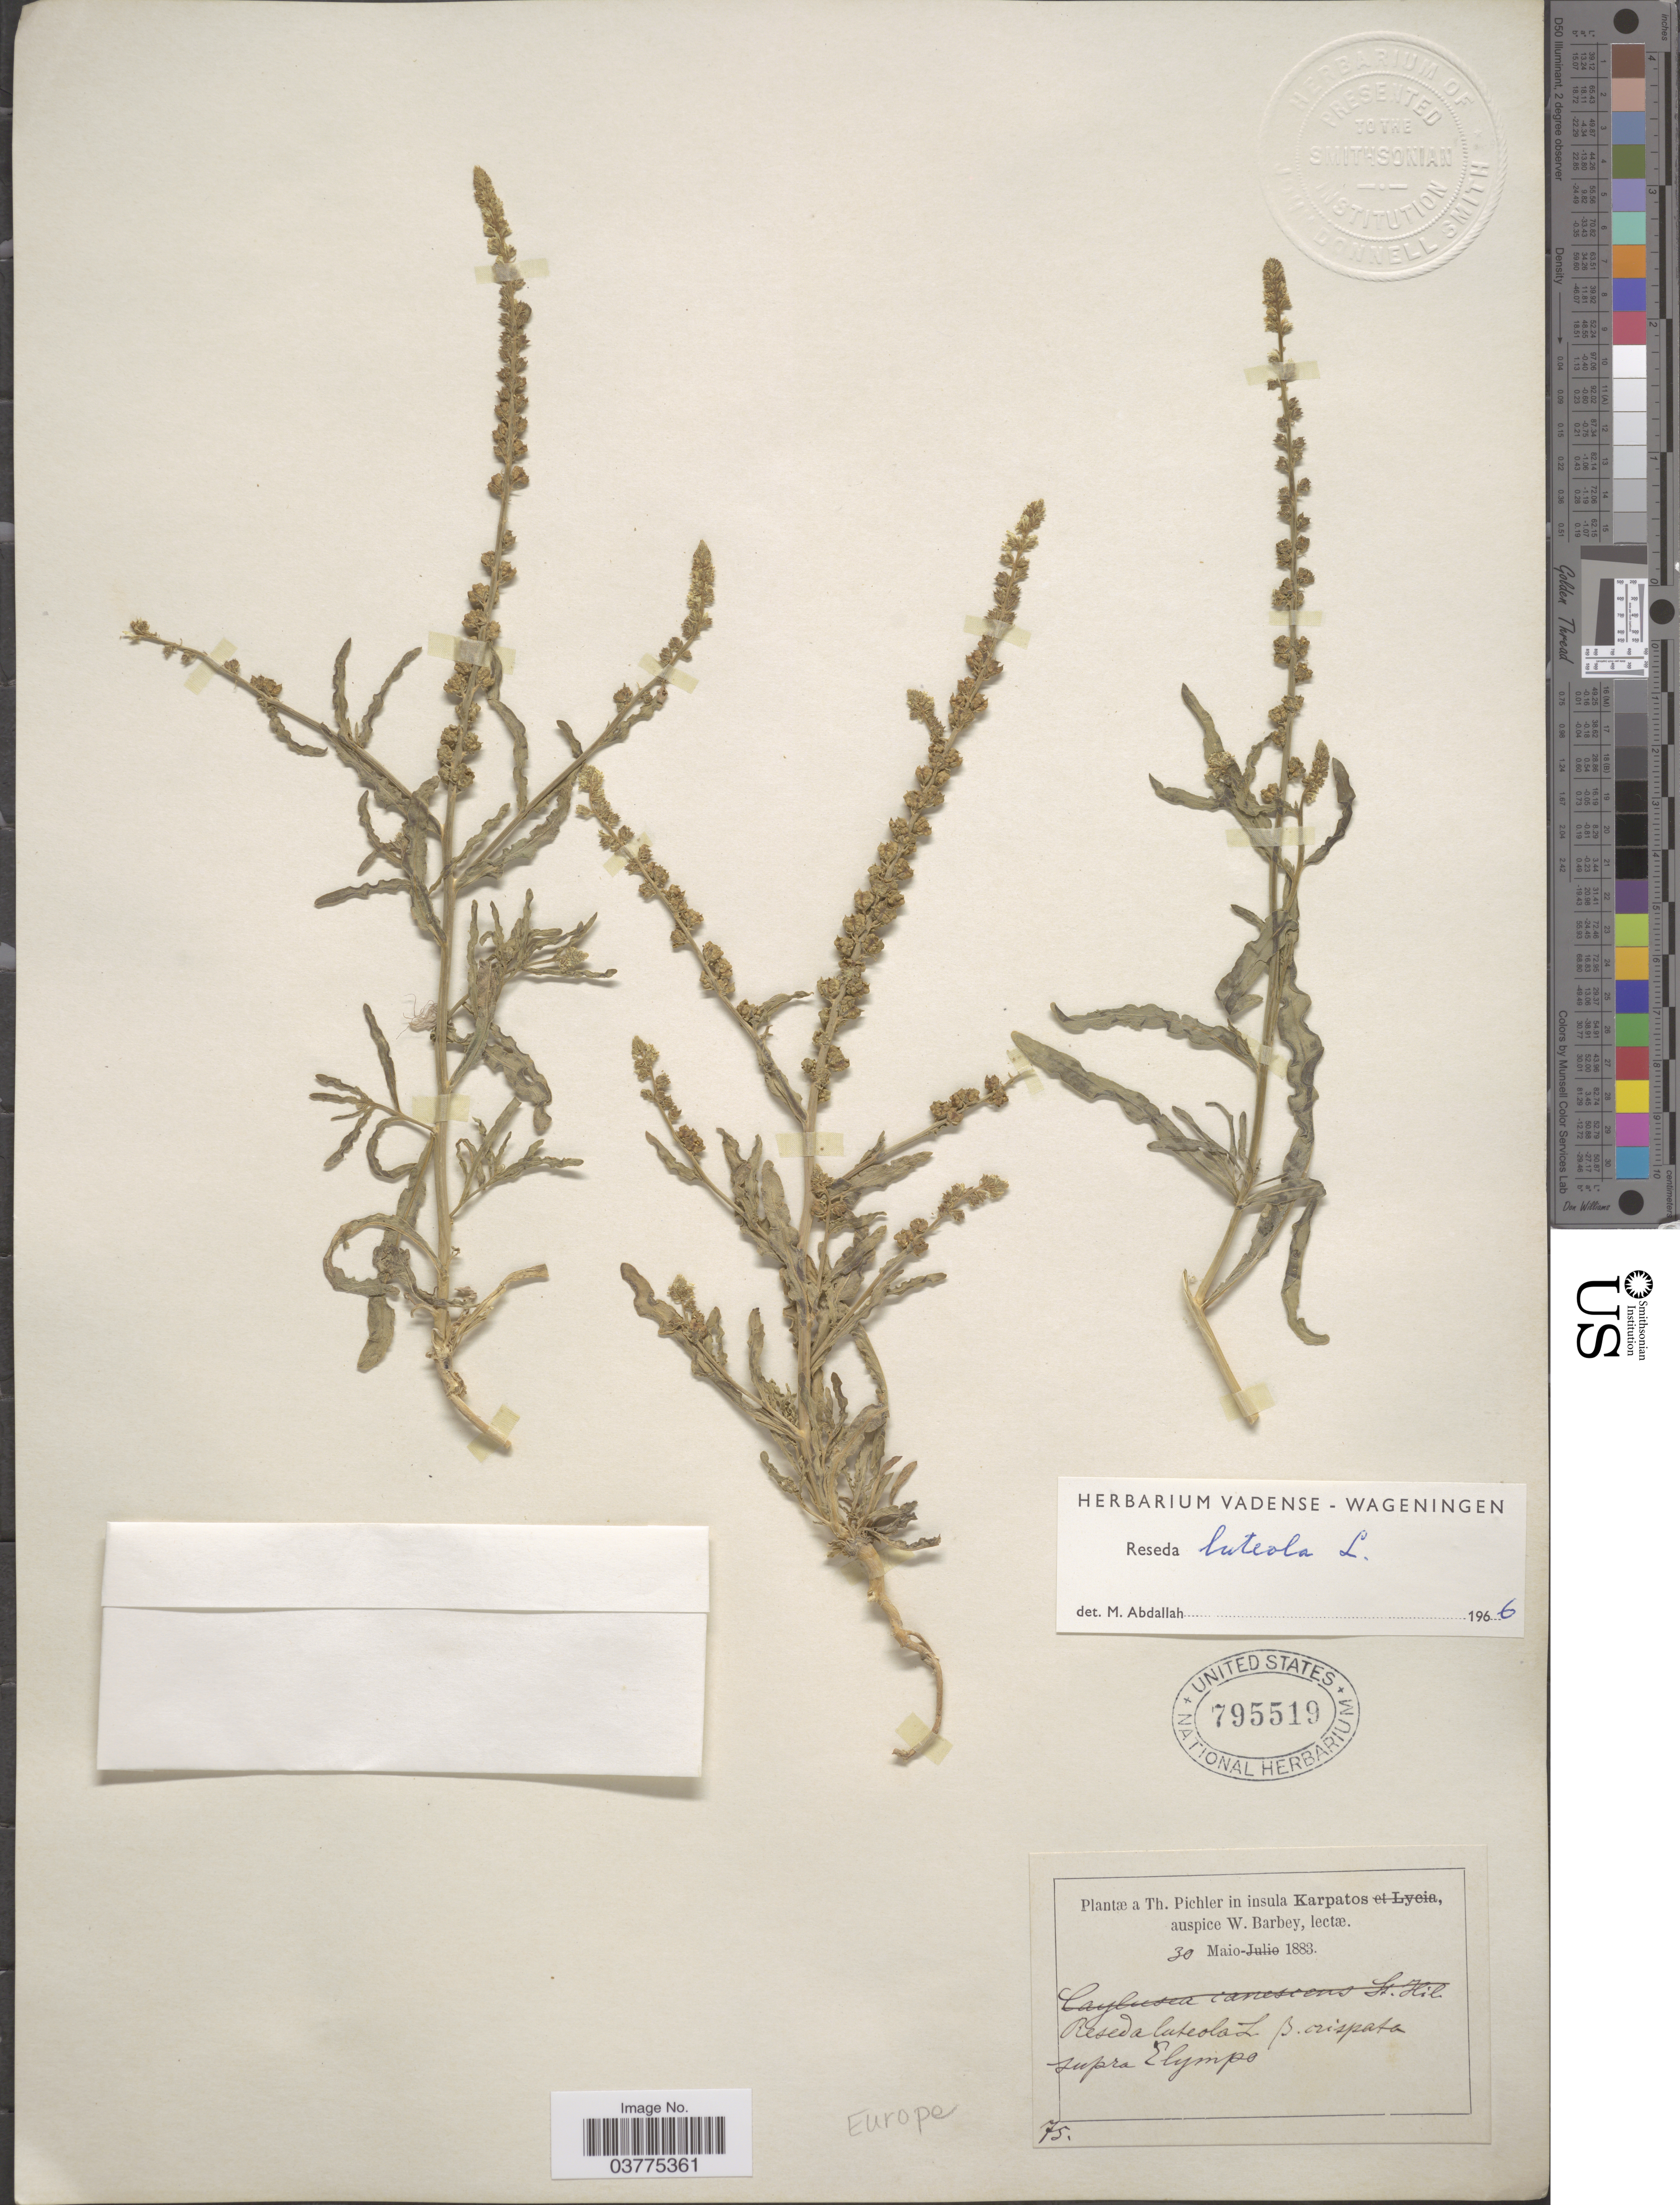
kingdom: Plantae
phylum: Tracheophyta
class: Magnoliopsida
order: Brassicales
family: Resedaceae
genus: Reseda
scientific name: Reseda luteola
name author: L.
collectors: T. Pichler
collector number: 75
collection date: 1883-05-30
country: Greece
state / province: South Aegean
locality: Insula Karpatos. Supra Elympo.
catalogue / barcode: US 795519